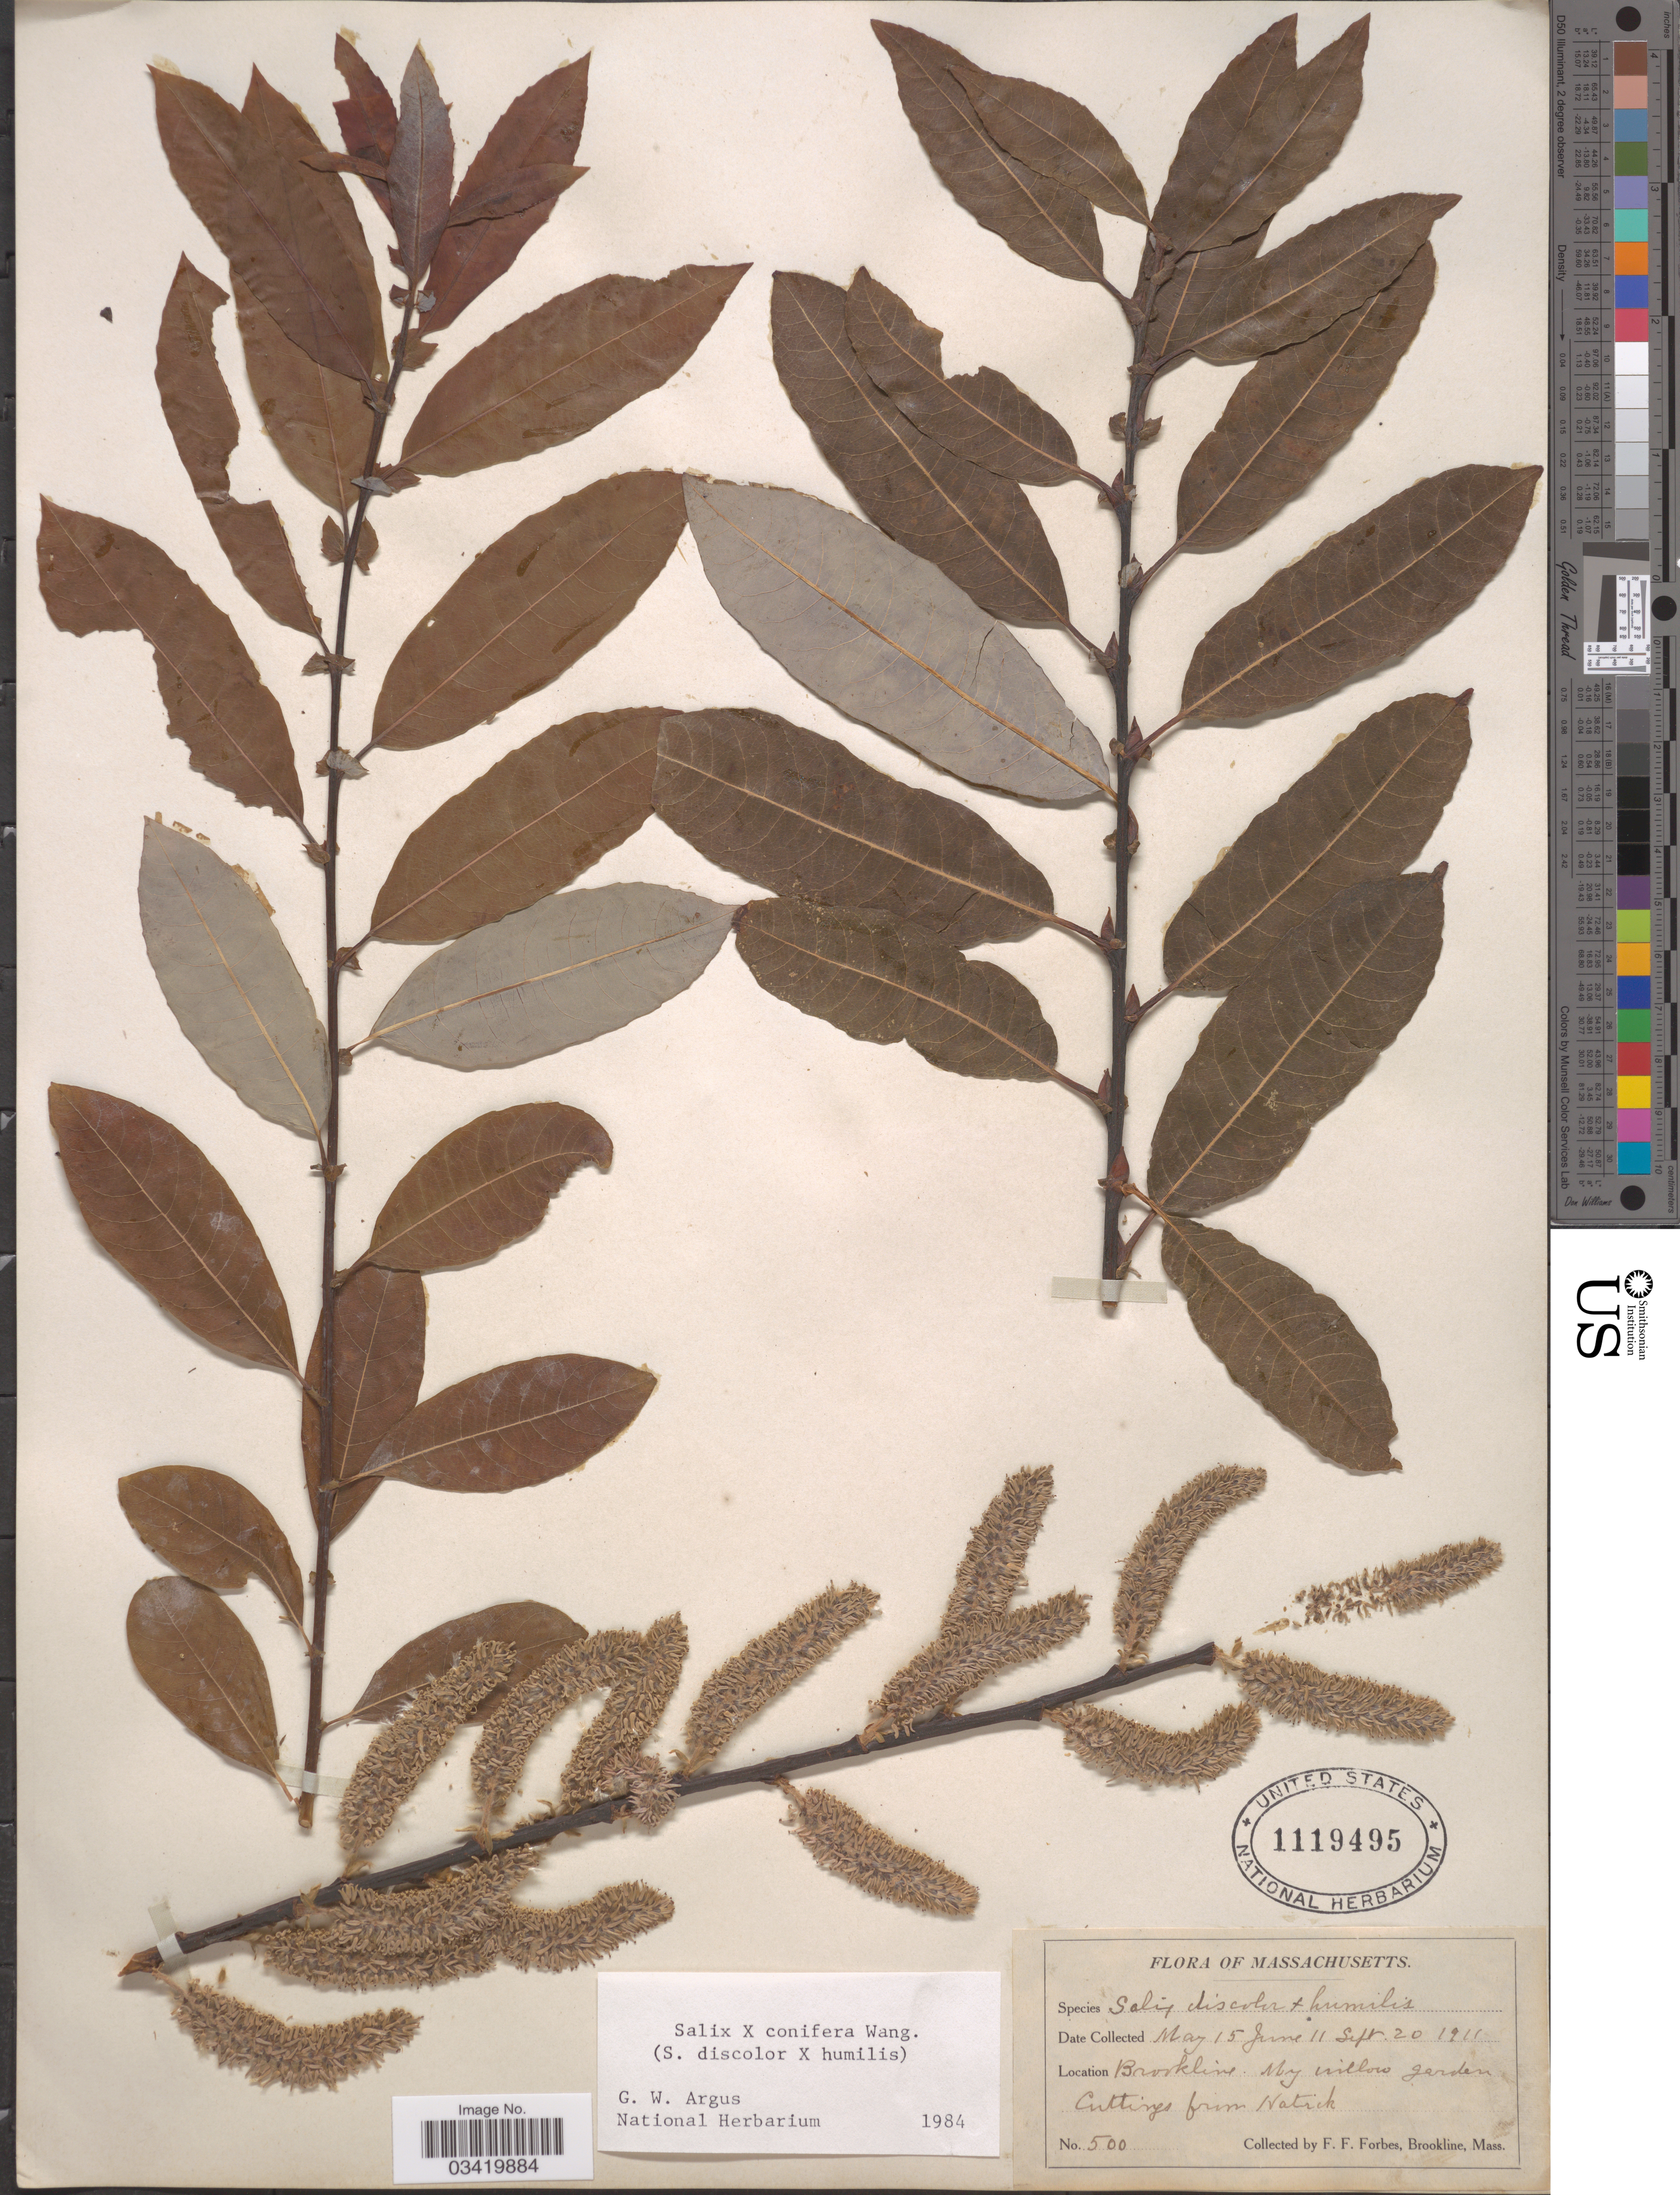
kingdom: Plantae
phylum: Tracheophyta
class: Magnoliopsida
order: Malpighiales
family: Salicaceae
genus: Salix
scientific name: Salix x conifera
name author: Wangenh.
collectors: F. Forbes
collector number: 500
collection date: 1911-05-15/1911-09-20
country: United States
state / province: Massachusetts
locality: Brookline. My willow garden.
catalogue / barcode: US 1119495